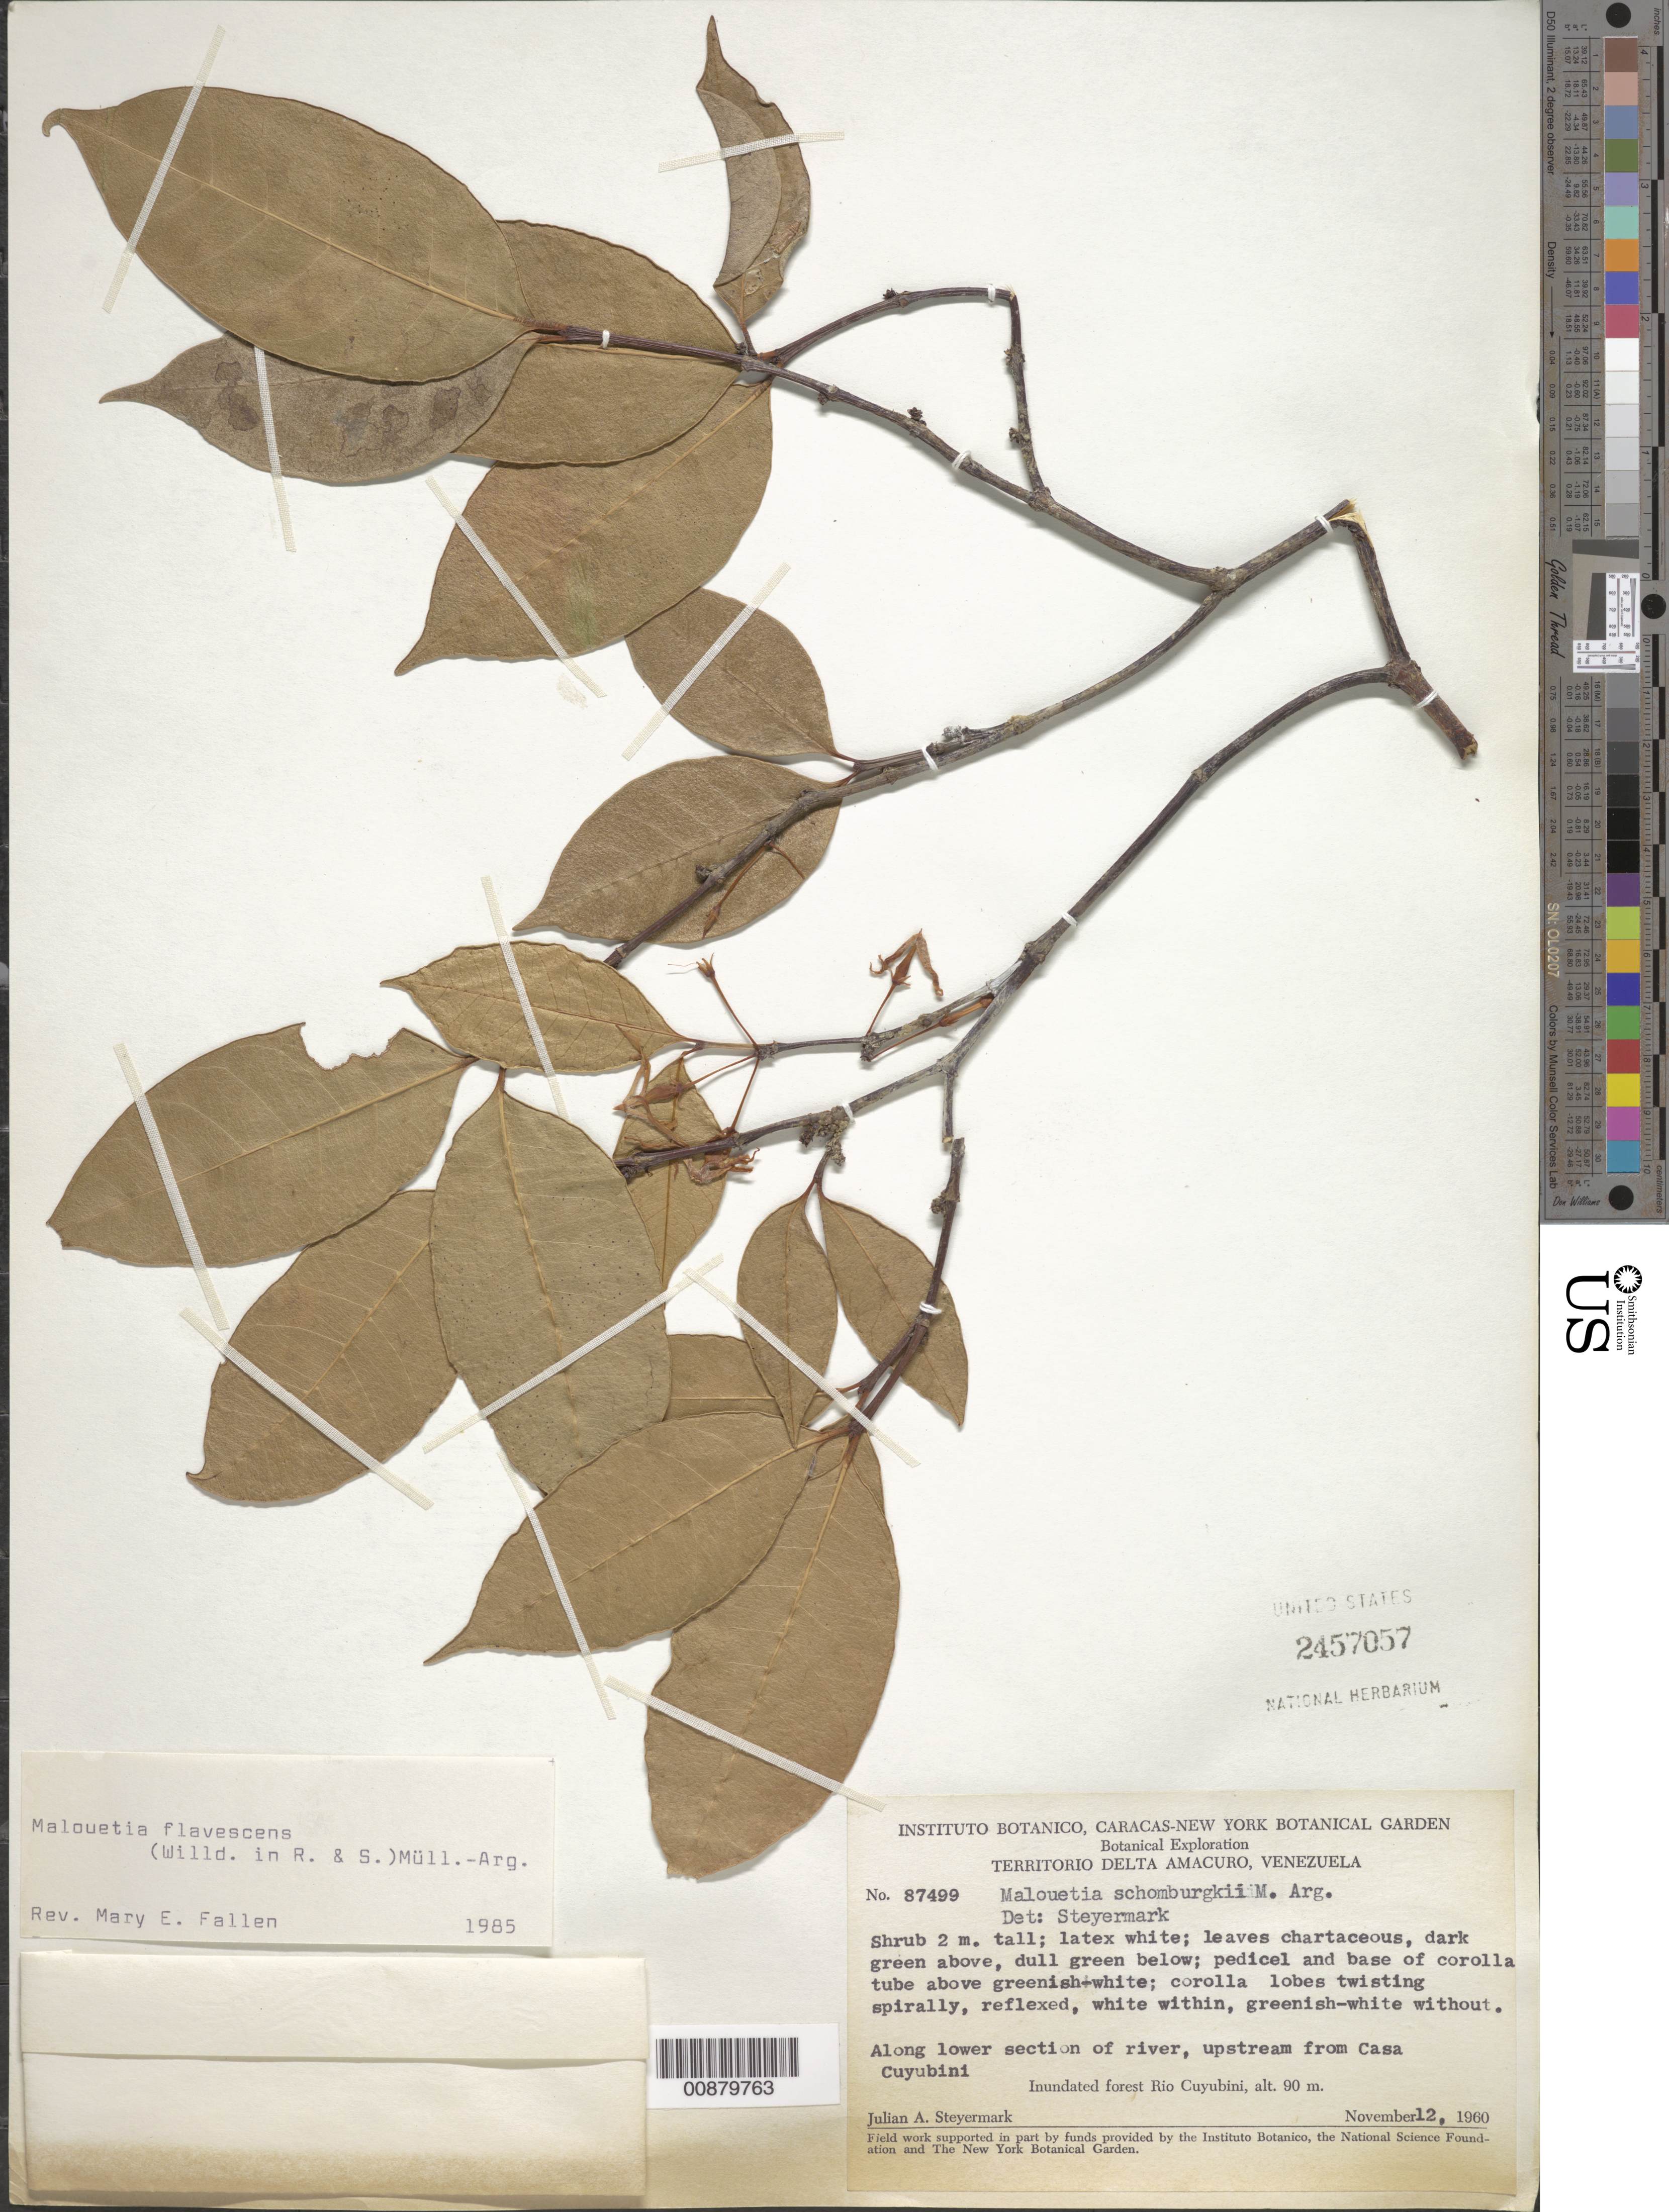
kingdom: Plantae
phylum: Tracheophyta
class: Magnoliopsida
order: Gentianales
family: Apocynaceae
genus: Malouetia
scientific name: Malouetia flavescens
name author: (Willd. ex Roemer & Schult.) Müll. Arg.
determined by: Fallen, M. E.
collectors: J. Steyermark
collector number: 87499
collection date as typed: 12-Nov-60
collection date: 1960-11-12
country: Venezuela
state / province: Delta Amacuro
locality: Río Cuyubini, along lower section of river, upstream from Casa Cuyubini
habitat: Inundated forest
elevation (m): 90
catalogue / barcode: US 2457057